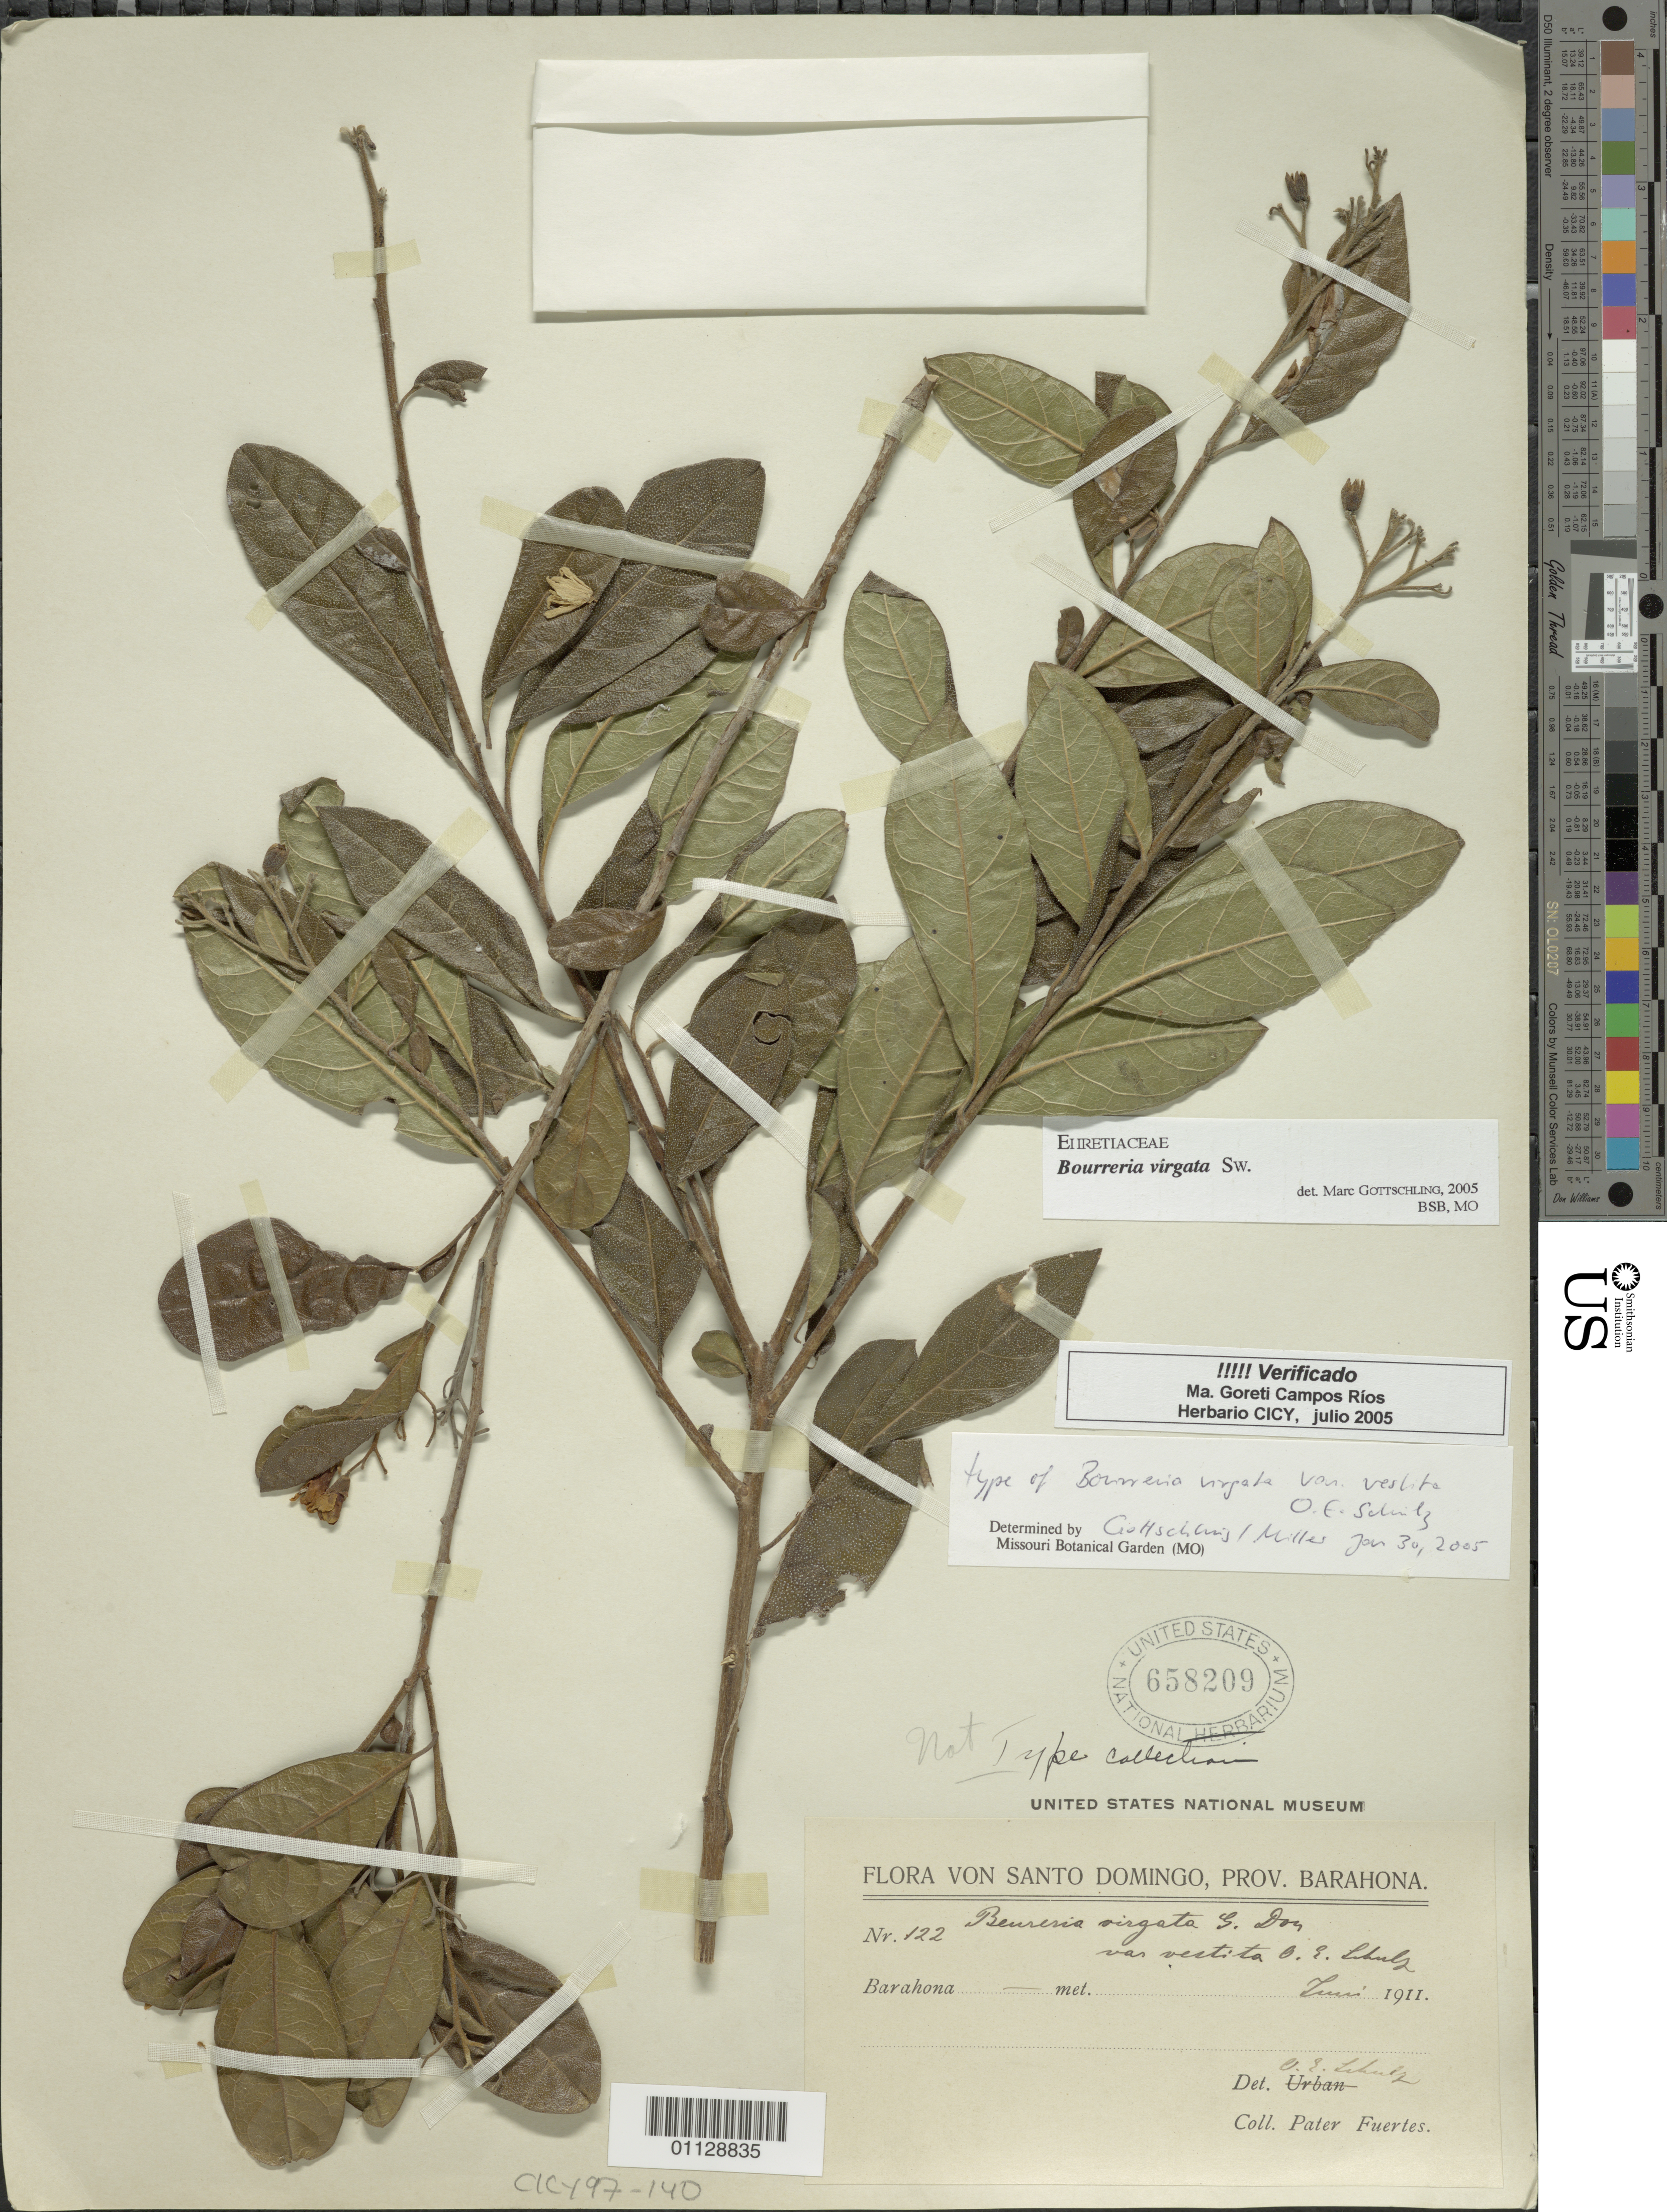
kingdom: Plantae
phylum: Tracheophyta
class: Magnoliopsida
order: Boraginales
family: Ehretiaceae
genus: Bourreria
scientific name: Bourreria virgata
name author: (Sw.) G. Don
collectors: P. Fuertes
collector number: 122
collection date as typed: Jun 1911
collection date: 1911-06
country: Dominican Republic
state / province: Barahona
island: Alta Vela Is.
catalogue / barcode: US 658209